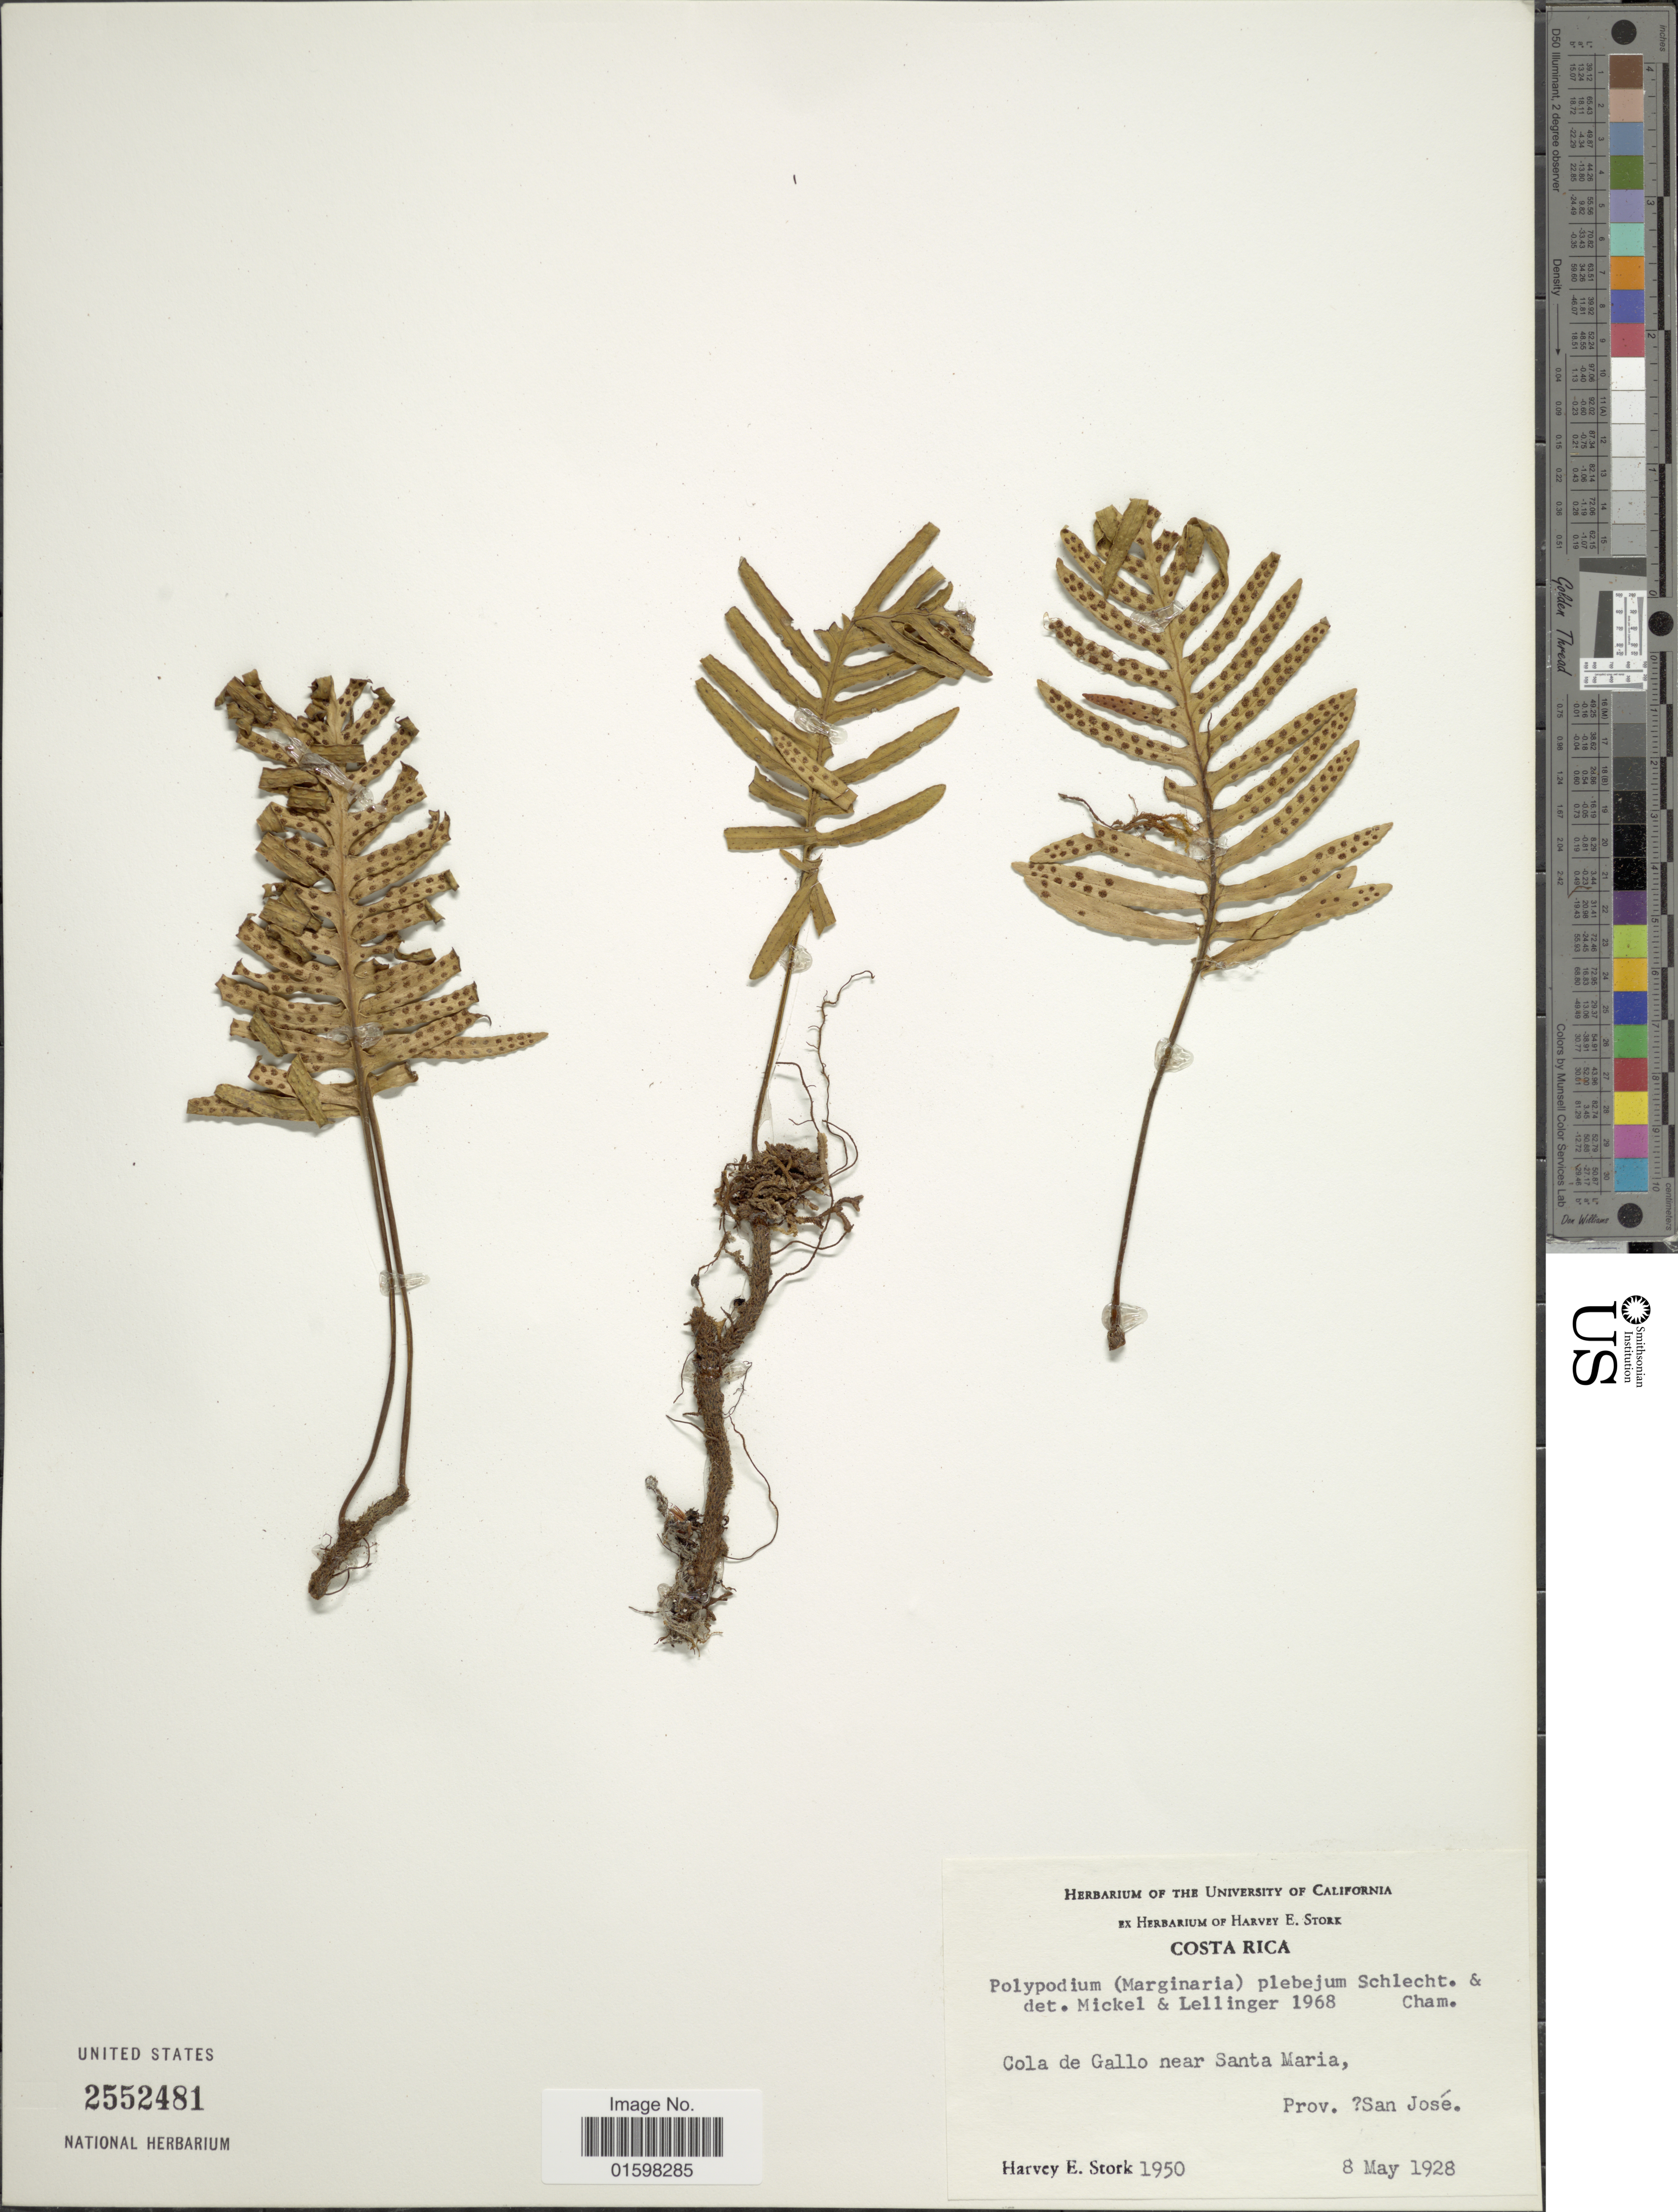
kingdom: Plantae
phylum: Tracheophyta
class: Polypodiopsida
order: Polypodiales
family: Polypodiaceae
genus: Pleopeltis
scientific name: Pleopeltis plebeia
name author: (Schltdl. ex Cham.) A.R. Sm. & Tejero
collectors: H. E. Stork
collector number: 1950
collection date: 1928-05-08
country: Costa Rica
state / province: San José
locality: Cola de Gallo near Santa Maria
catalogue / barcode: US 2552481